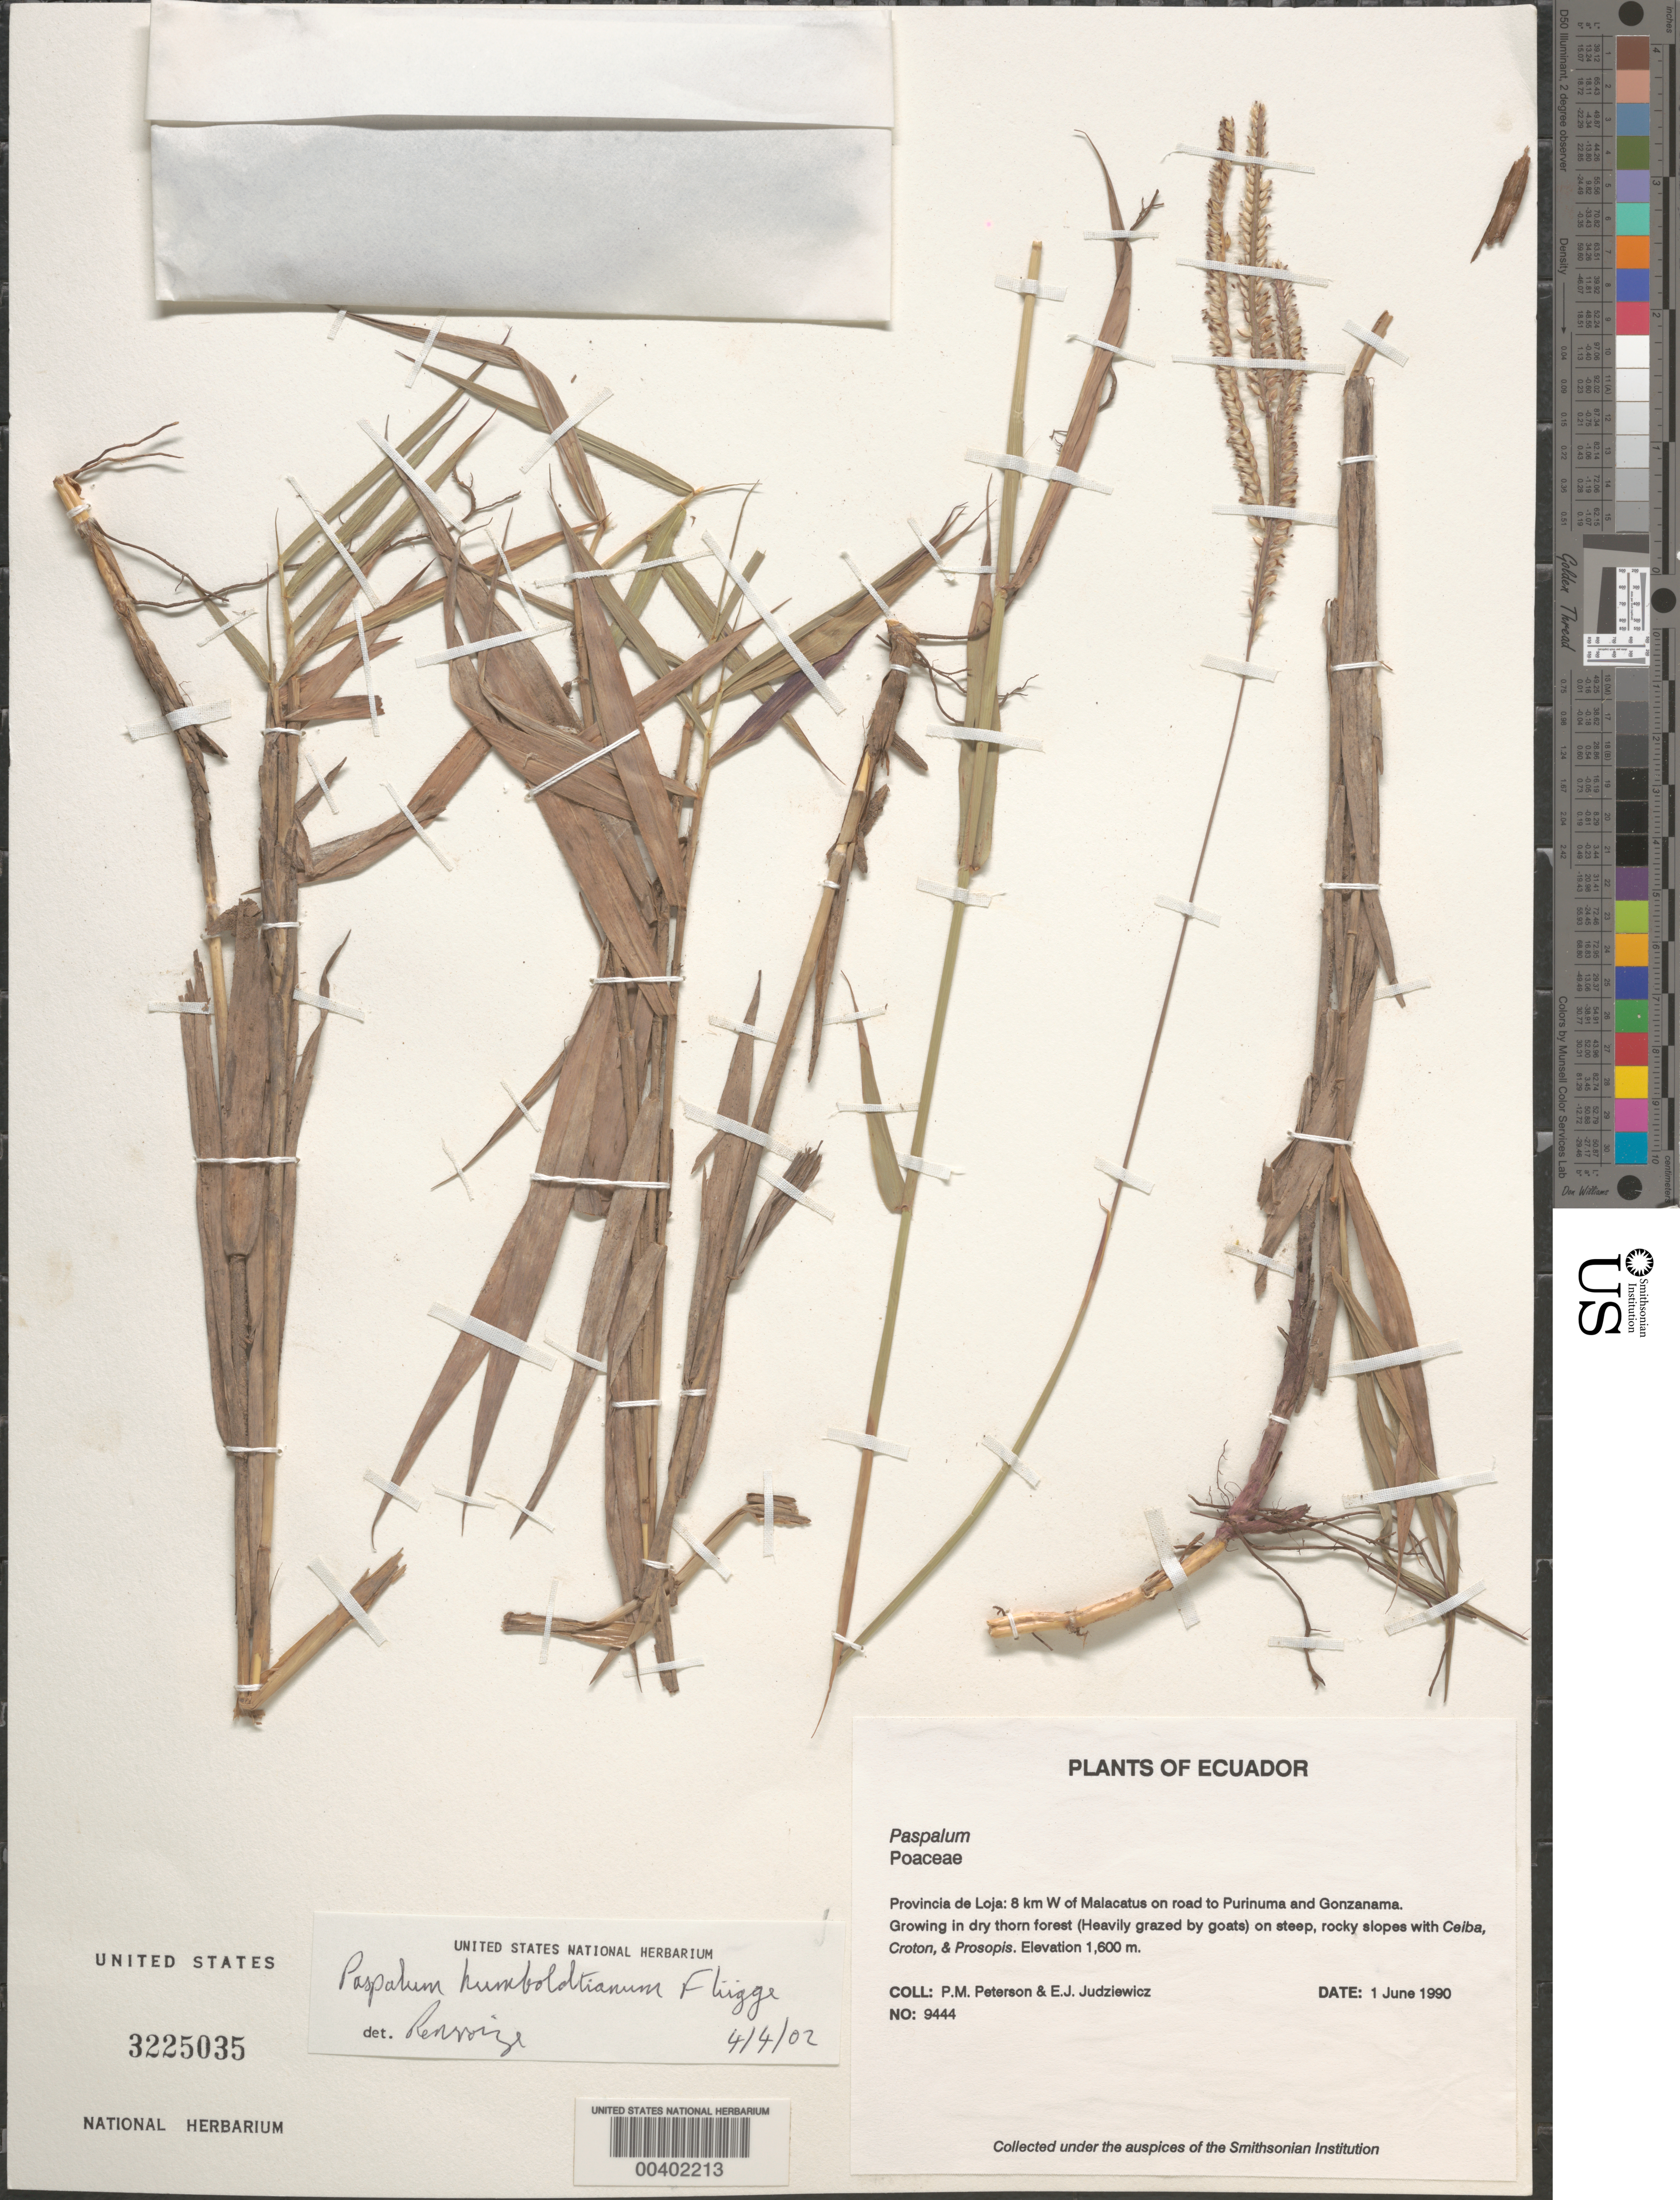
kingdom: Plantae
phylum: Tracheophyta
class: Liliopsida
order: Poales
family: Poaceae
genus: Paspalum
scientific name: Paspalum humboldtianum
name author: Flüggé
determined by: Renvoize, S. A.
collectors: P. M. Peterson & E. J. Judziewicz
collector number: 09444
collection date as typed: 01 Jun 1990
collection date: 1990-06-01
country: Ecuador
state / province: Loja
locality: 8 km W of Malacatus on road to Purinuma and Gonzanama.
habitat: Growing in dry thorn forest (Heavily grazed by goats) on steep, rocky slopes with Ceiba, Croton, & Prosopis.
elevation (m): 1600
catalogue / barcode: US 3225035